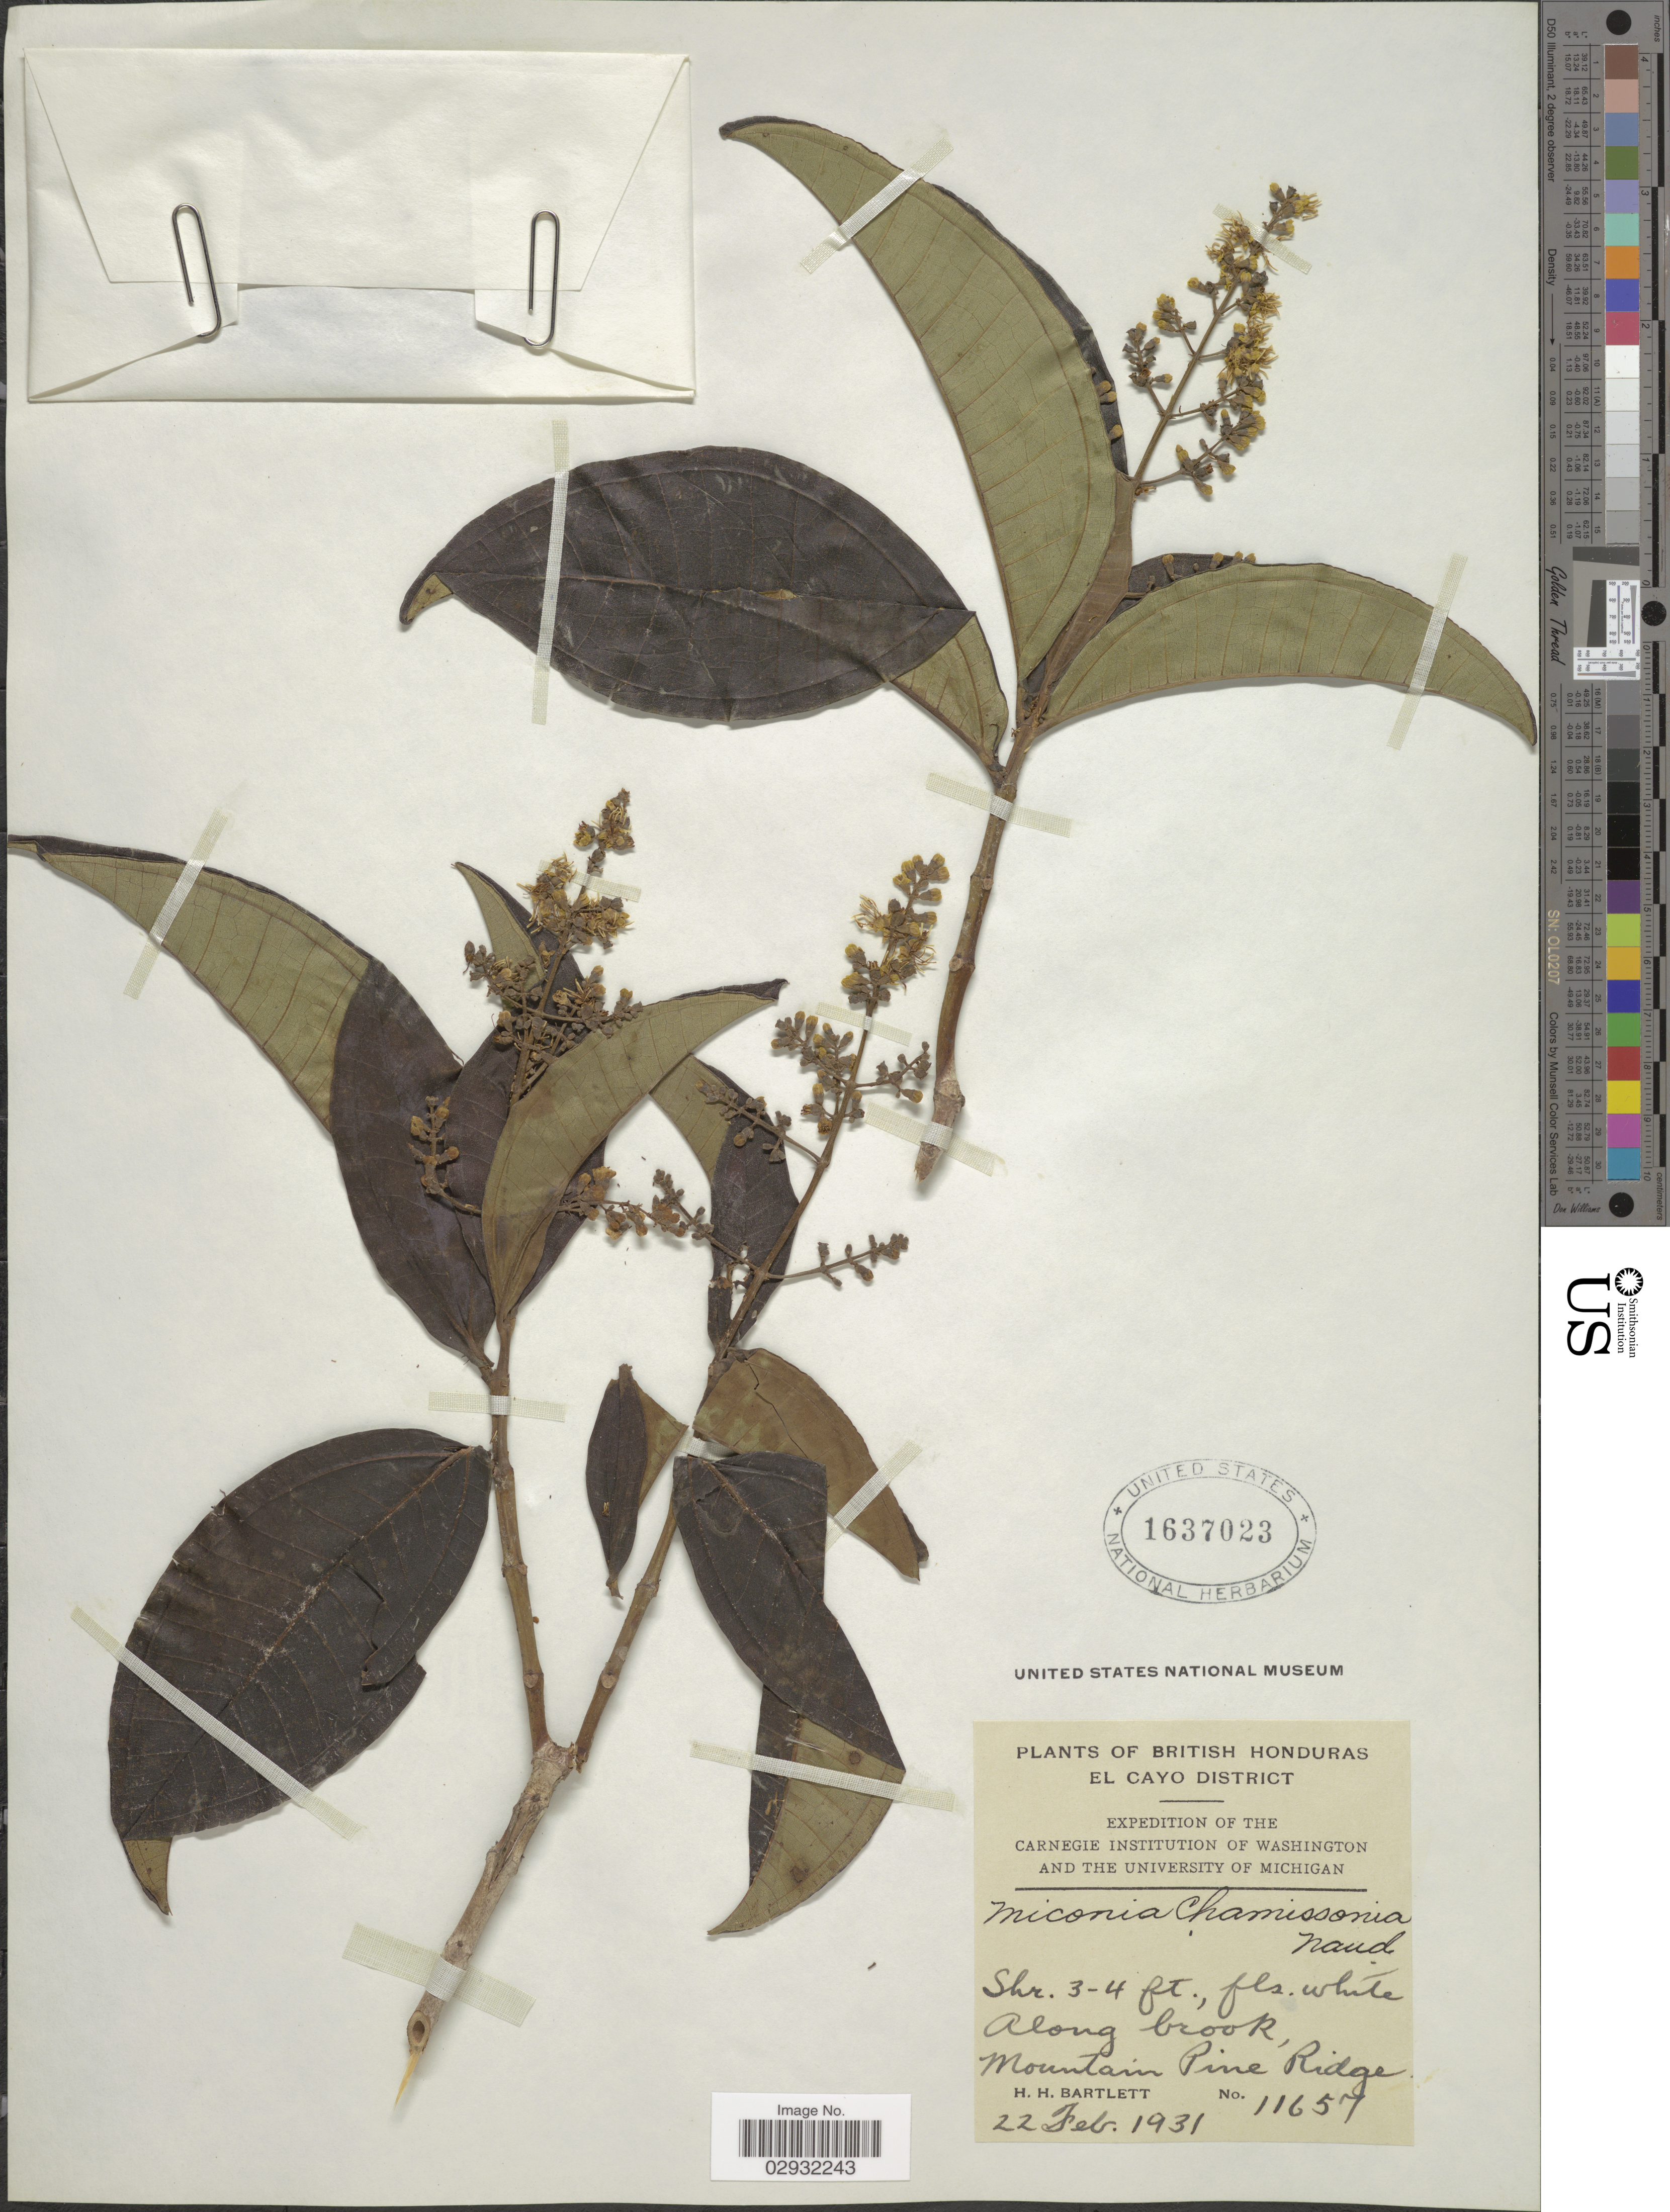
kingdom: Plantae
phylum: Tracheophyta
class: Magnoliopsida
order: Myrtales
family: Melastomataceae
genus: Miconia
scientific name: Miconia chamissois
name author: Naudin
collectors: H. H. Bartlett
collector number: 11657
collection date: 1931-02-22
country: Belize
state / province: Cayo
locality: British Honduras, El Cayo District, Along brook, Mountain Pine Ridge.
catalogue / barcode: US 1637023